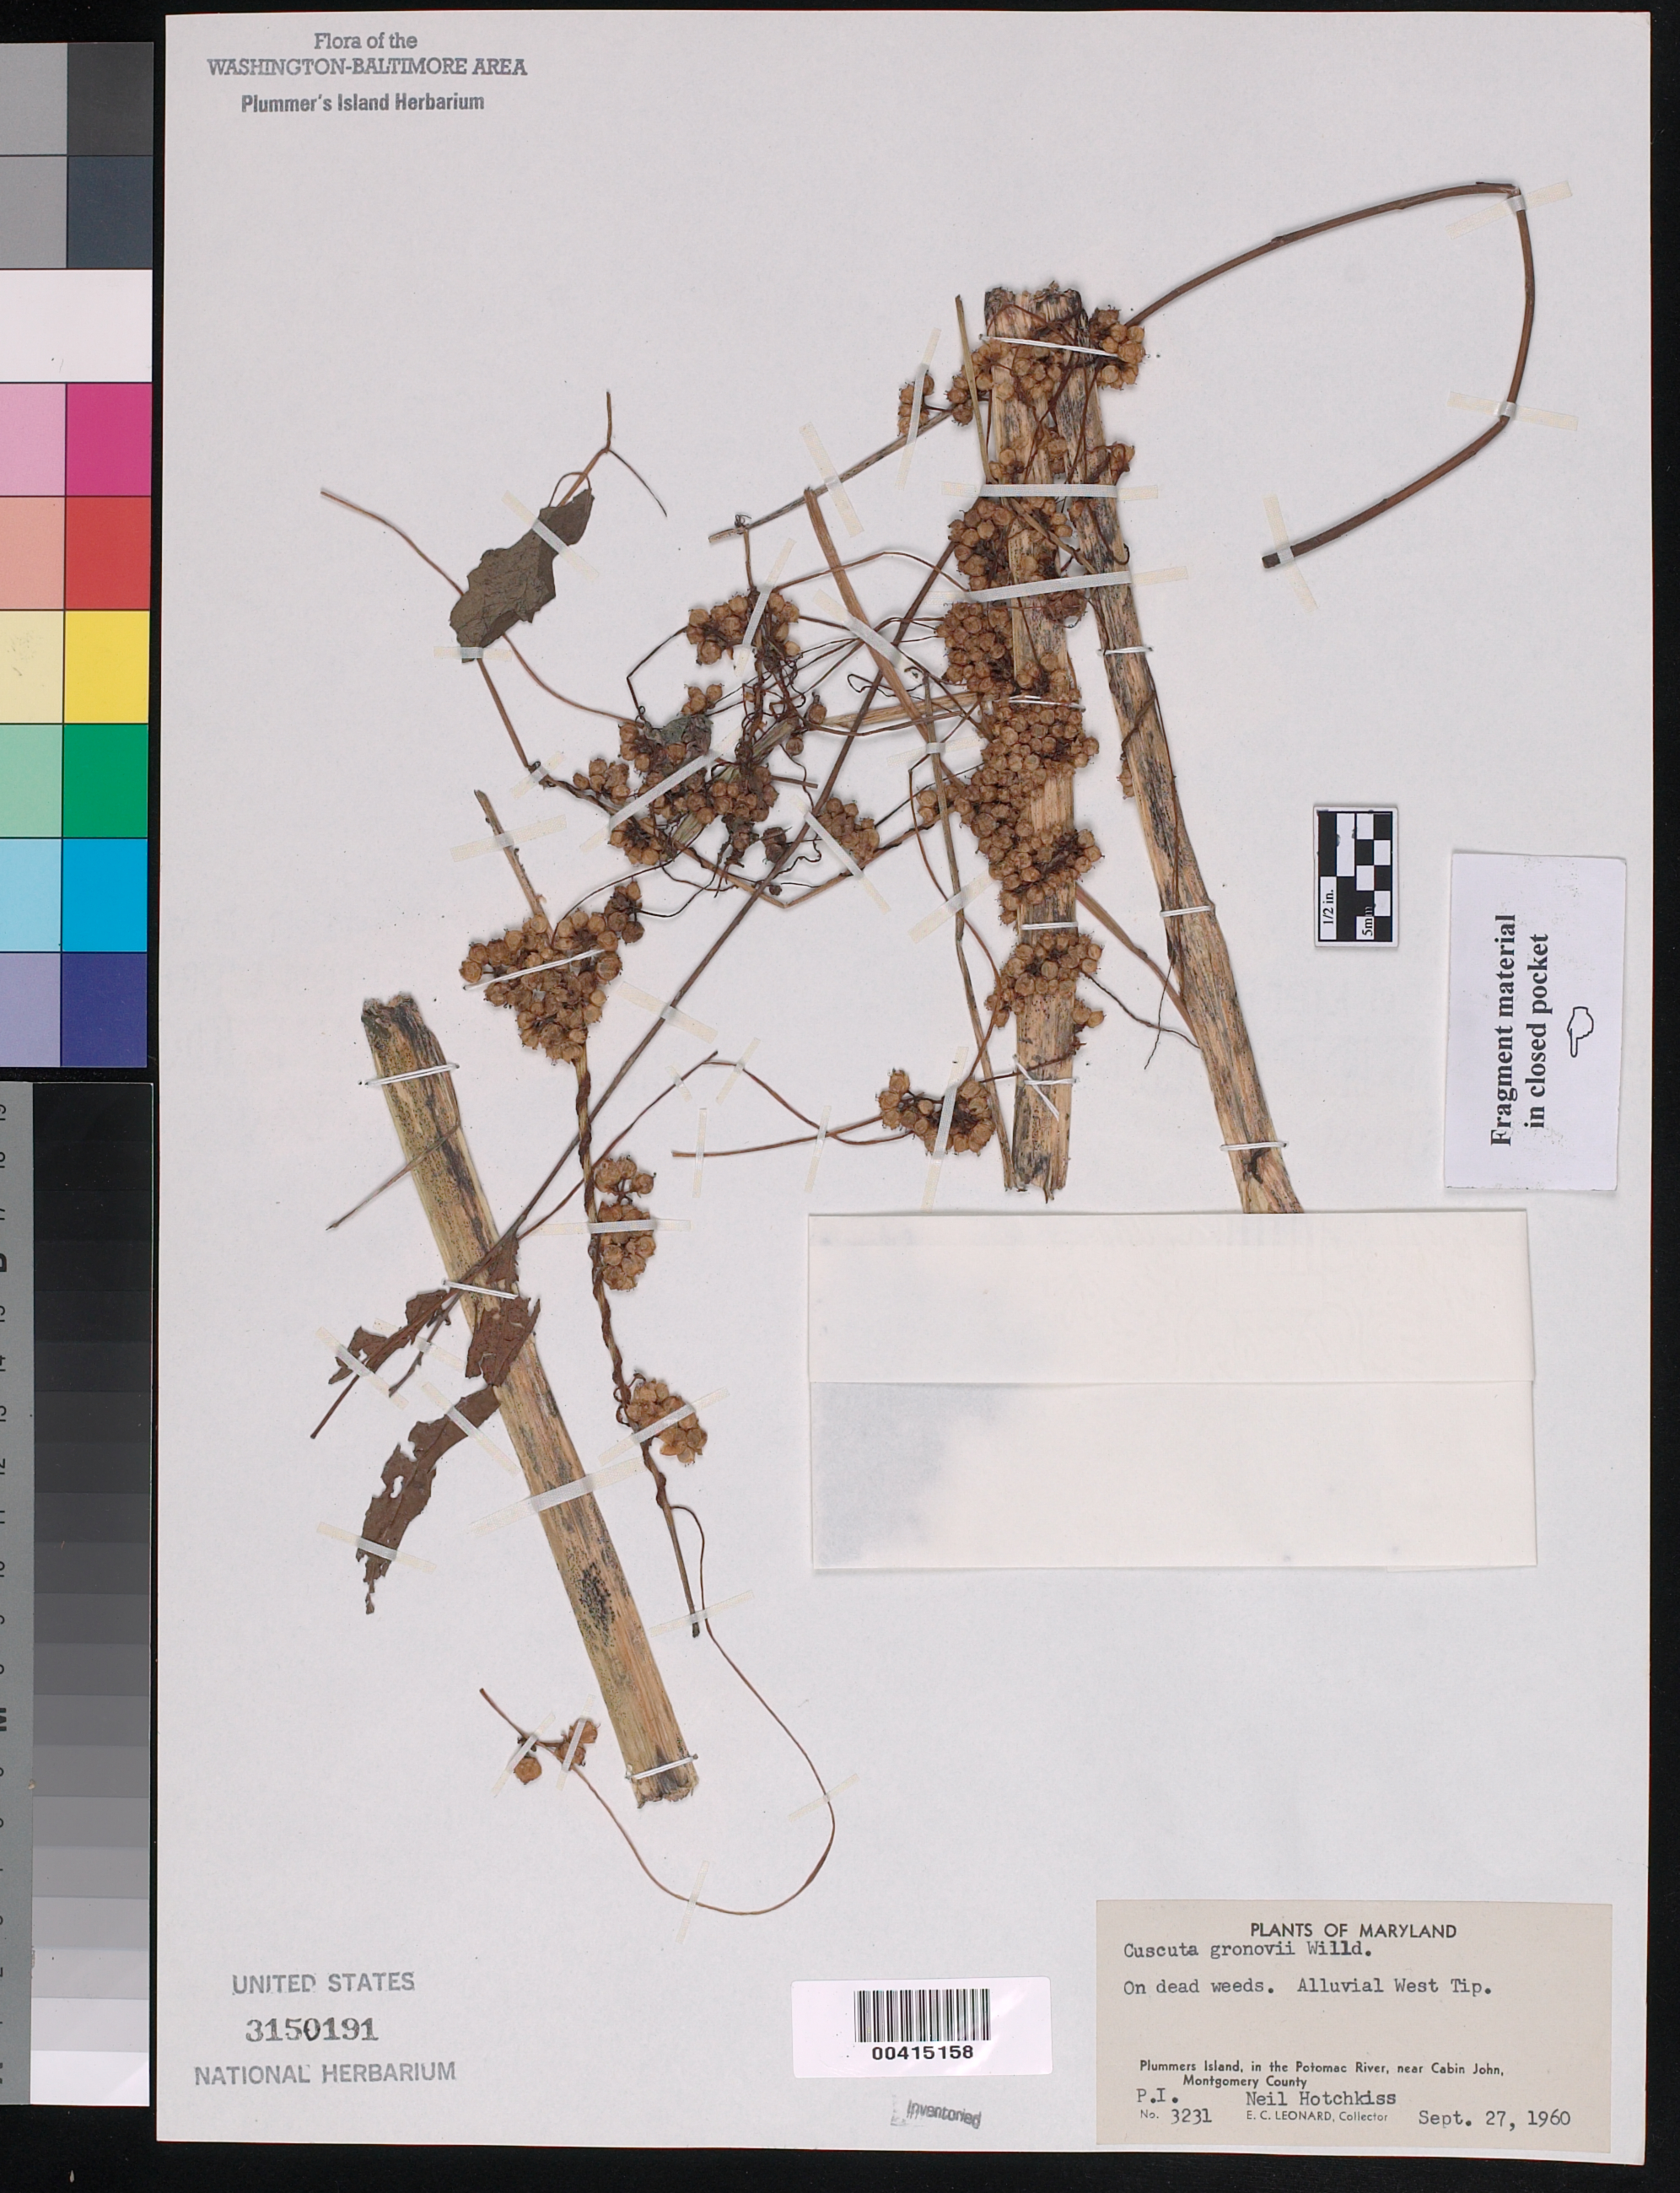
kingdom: Plantae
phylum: Tracheophyta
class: Magnoliopsida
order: Solanales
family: Convolvulaceae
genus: Cuscuta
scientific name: Cuscuta gronovii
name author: Willd. ex Schult.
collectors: E. C. Leonard & N. Hotchkiss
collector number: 3231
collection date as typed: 27 Sep 1960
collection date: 1960-09-27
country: United States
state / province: Maryland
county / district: Montgomery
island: Plummers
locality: Plummer's Island; west tip C. & O. Canal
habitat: Alluvial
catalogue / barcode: US 3150191